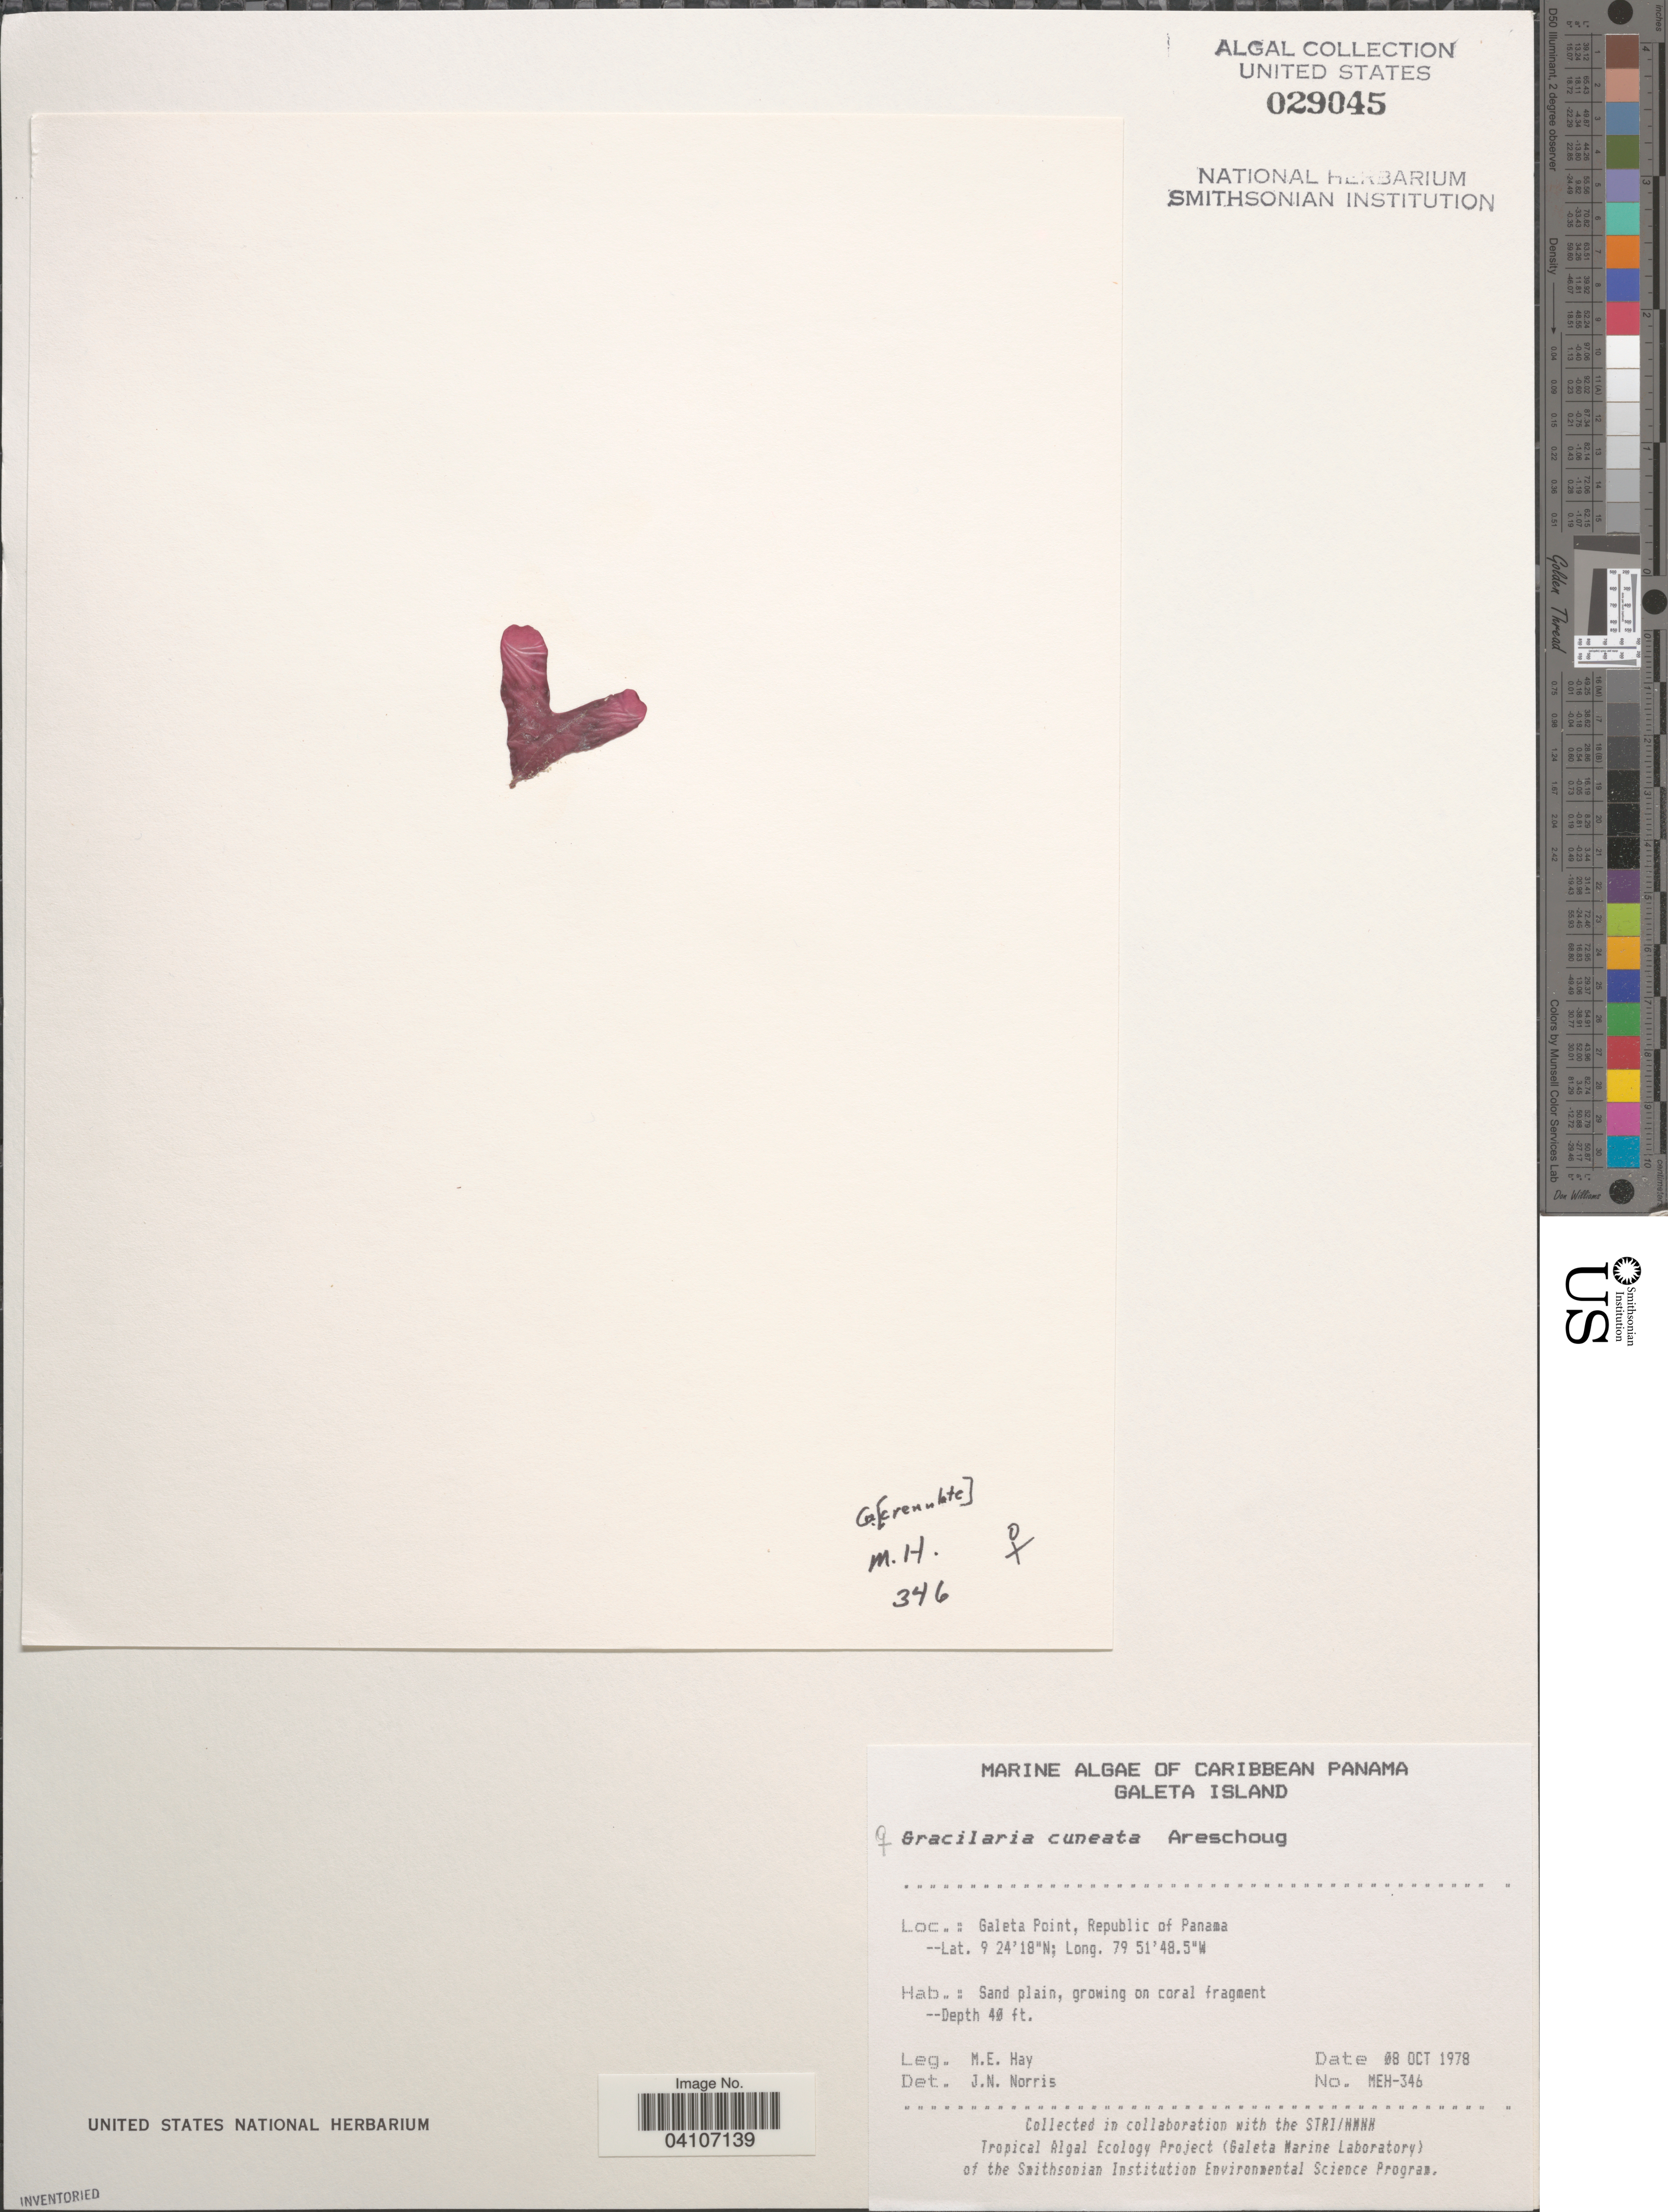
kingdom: Plantae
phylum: Rhodophyta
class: Florideophyceae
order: Gracilariales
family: Gracilariaceae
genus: Gracilaria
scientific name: Gracilaria cuneata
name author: Aresch.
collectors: M. E. Hay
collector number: MEH-346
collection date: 1978-10-08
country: Panama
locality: Caribbean Panama. Galeta Island. Galeta Point, Republic of Panama.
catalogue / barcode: US 29045